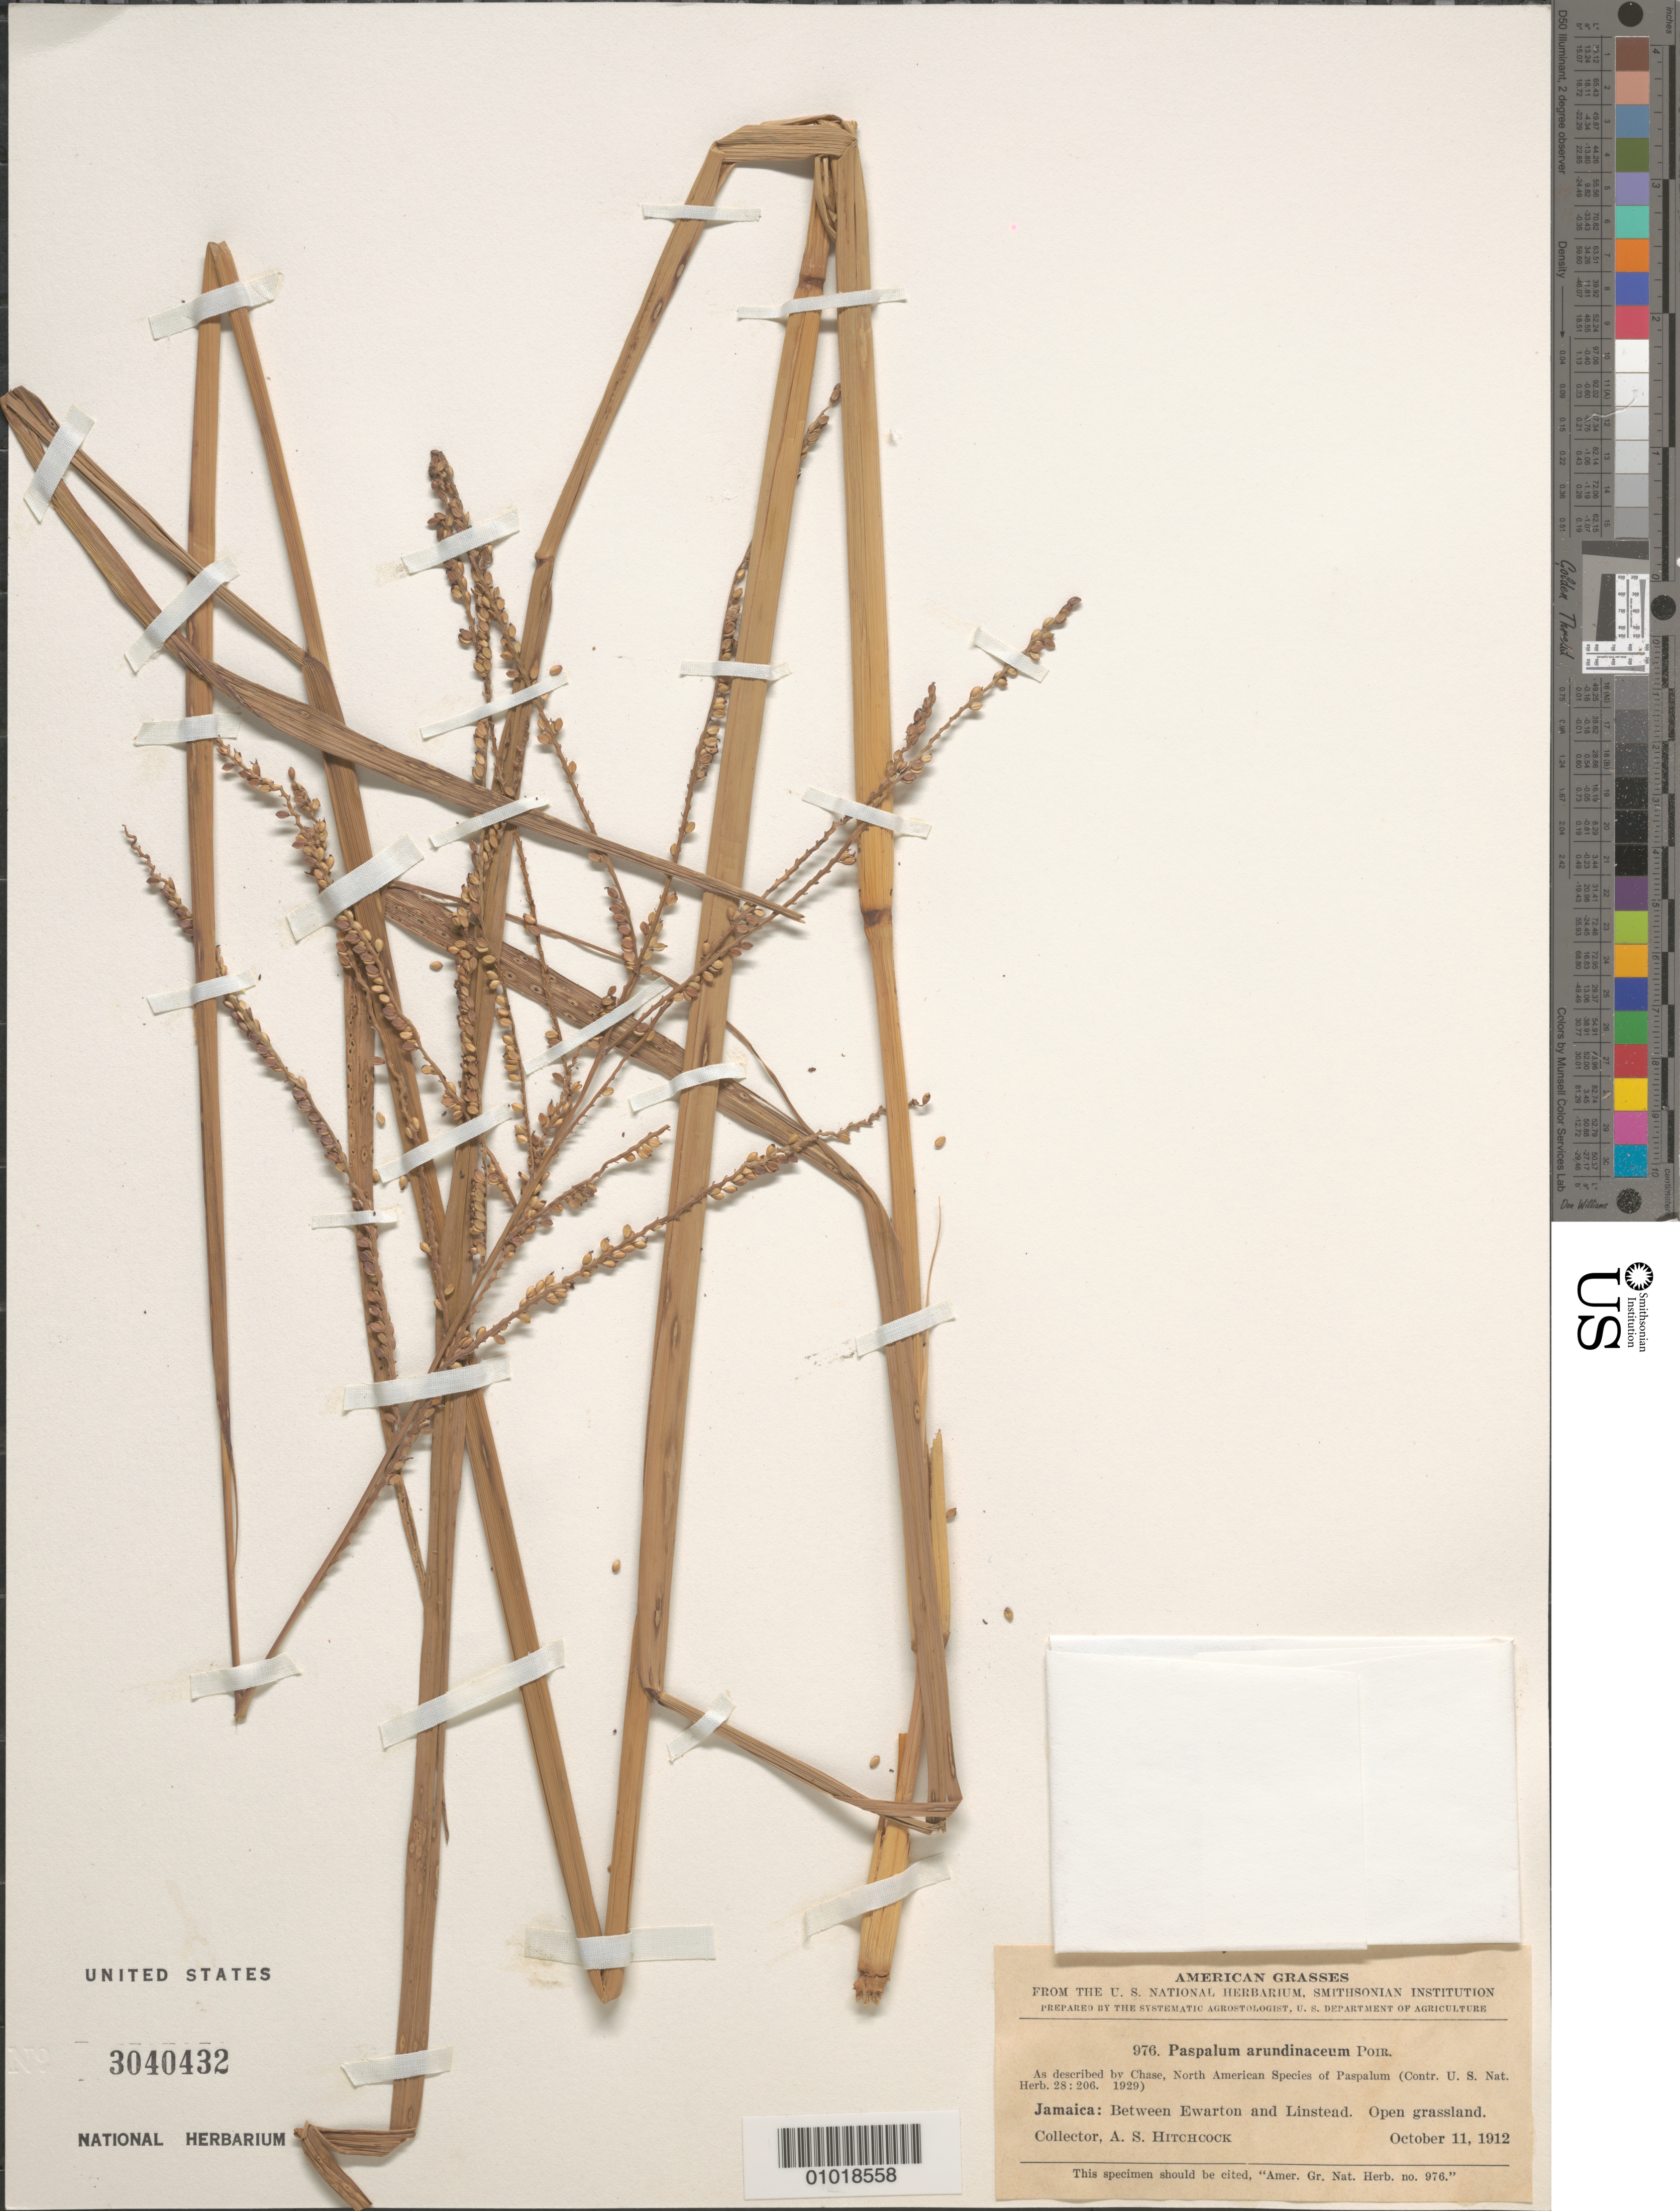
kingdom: Plantae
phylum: Tracheophyta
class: Liliopsida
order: Poales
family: Poaceae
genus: Paspalum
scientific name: Paspalum arundinaceum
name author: Poir.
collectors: A. S. Hitchcock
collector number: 976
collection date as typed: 11 Oct 1912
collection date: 1912-10-11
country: Jamaica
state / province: Saint Catherine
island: Jamaica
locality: Between Eawrton and Linstead. Open grassland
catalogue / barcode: US 3040432